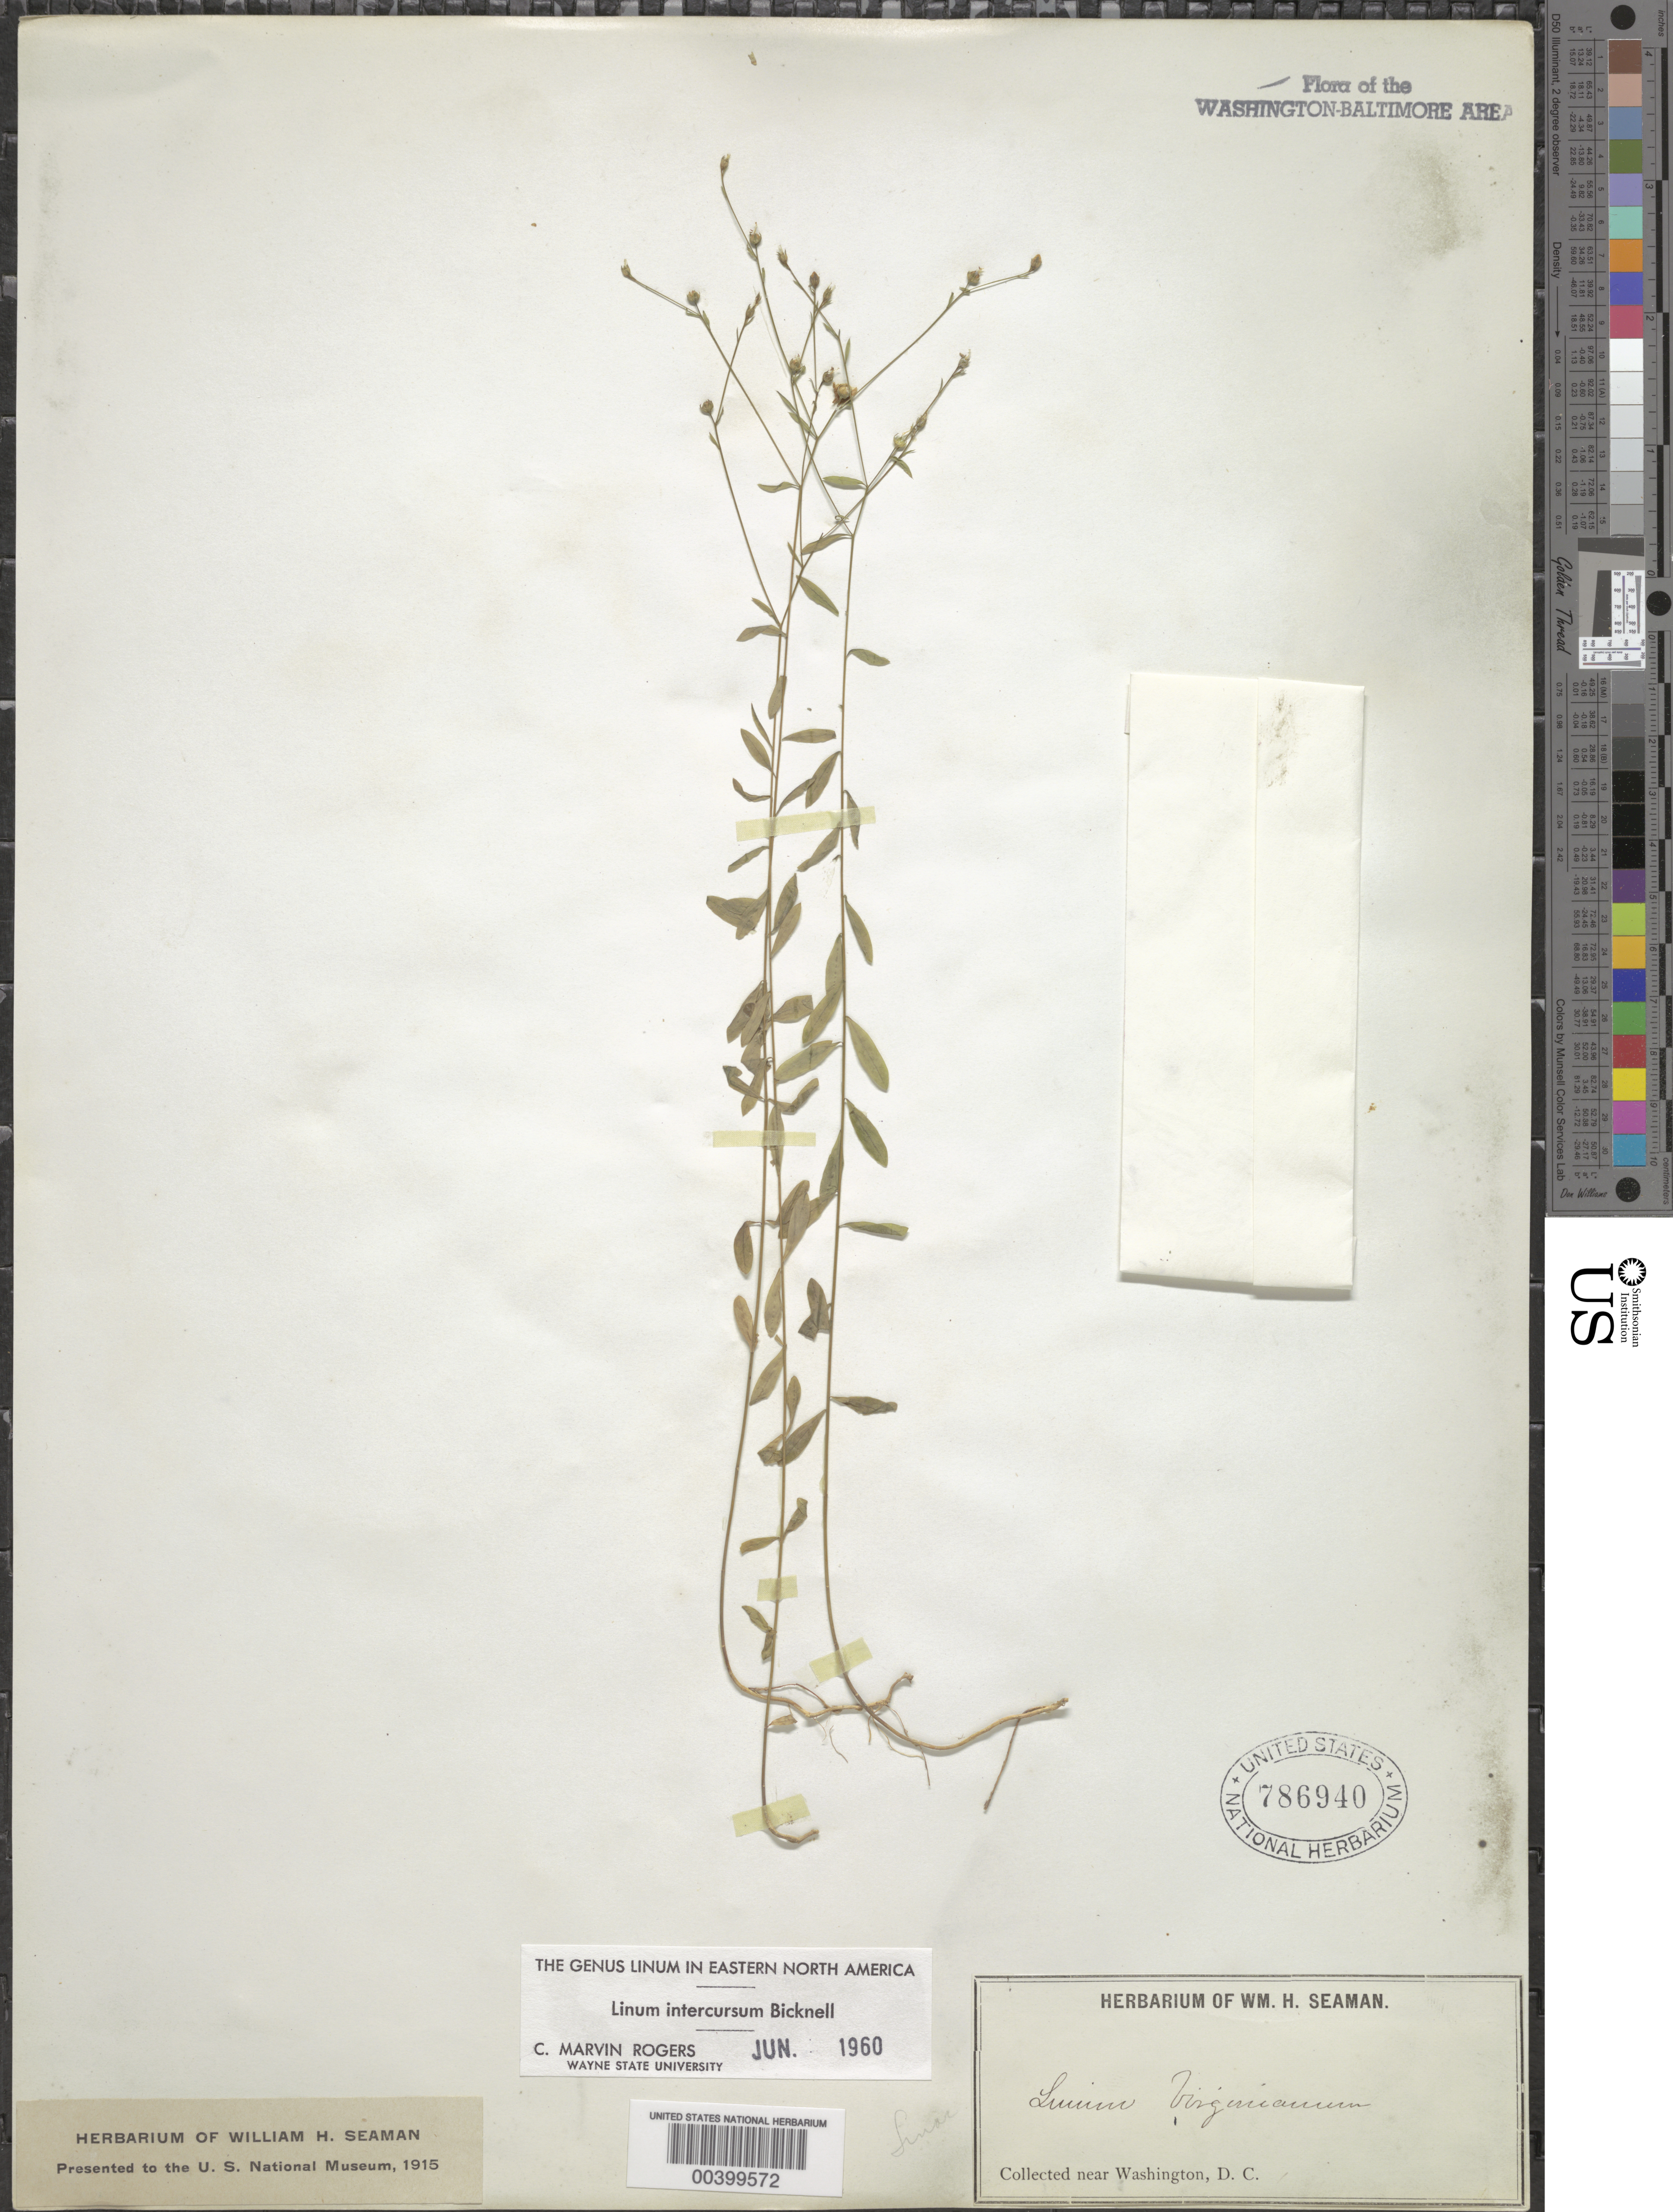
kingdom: Plantae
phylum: Tracheophyta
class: Magnoliopsida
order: Malpighiales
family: Linaceae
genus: Linum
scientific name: Linum intercursum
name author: E.P. Bicknell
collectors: H. Duncan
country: United States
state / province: District of Columbia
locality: DC vicinity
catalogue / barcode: US 786940